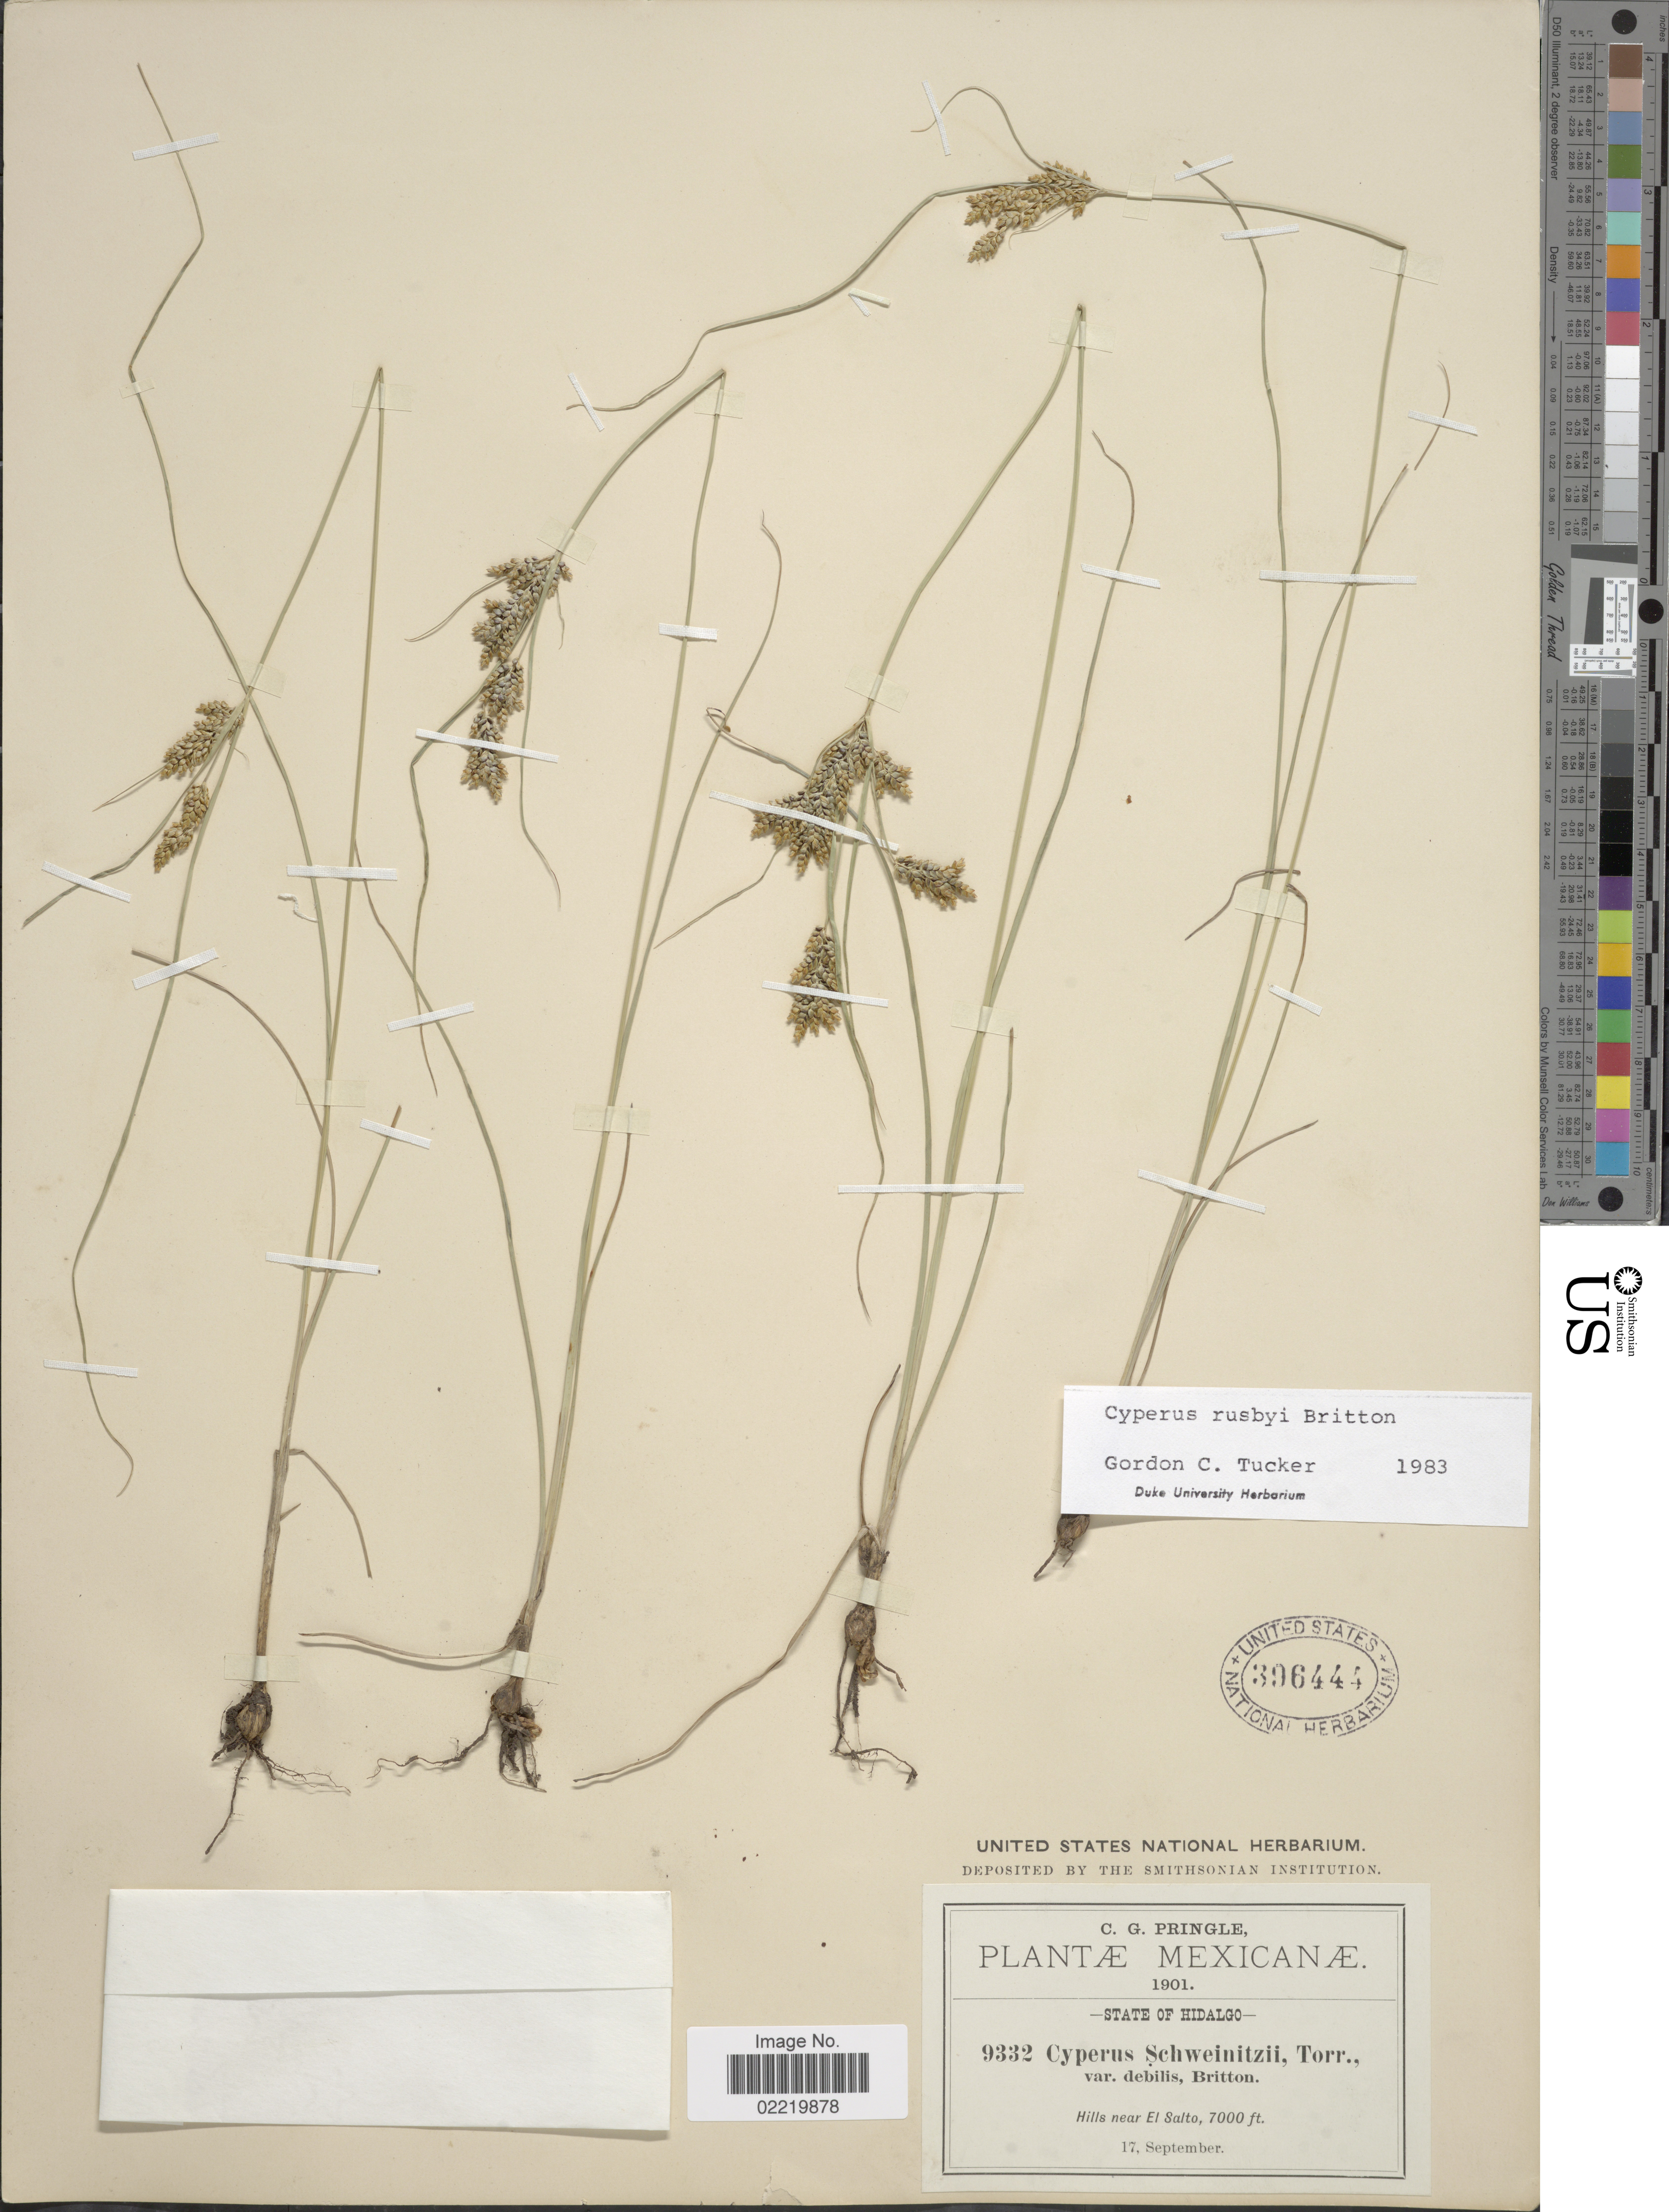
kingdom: Plantae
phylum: Tracheophyta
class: Liliopsida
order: Poales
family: Cyperaceae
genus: Cyperus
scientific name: Cyperus sphaerolepis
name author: Boeckeler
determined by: Strong, Mark T., (BOT), Smithsonian Institution - National Museum of Natural History (UNITED STATES)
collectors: C. G. Pringle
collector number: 9332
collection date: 1901-09-17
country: Mexico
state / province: Hidalgo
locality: Hills near El Salto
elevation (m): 2134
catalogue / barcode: US 396444